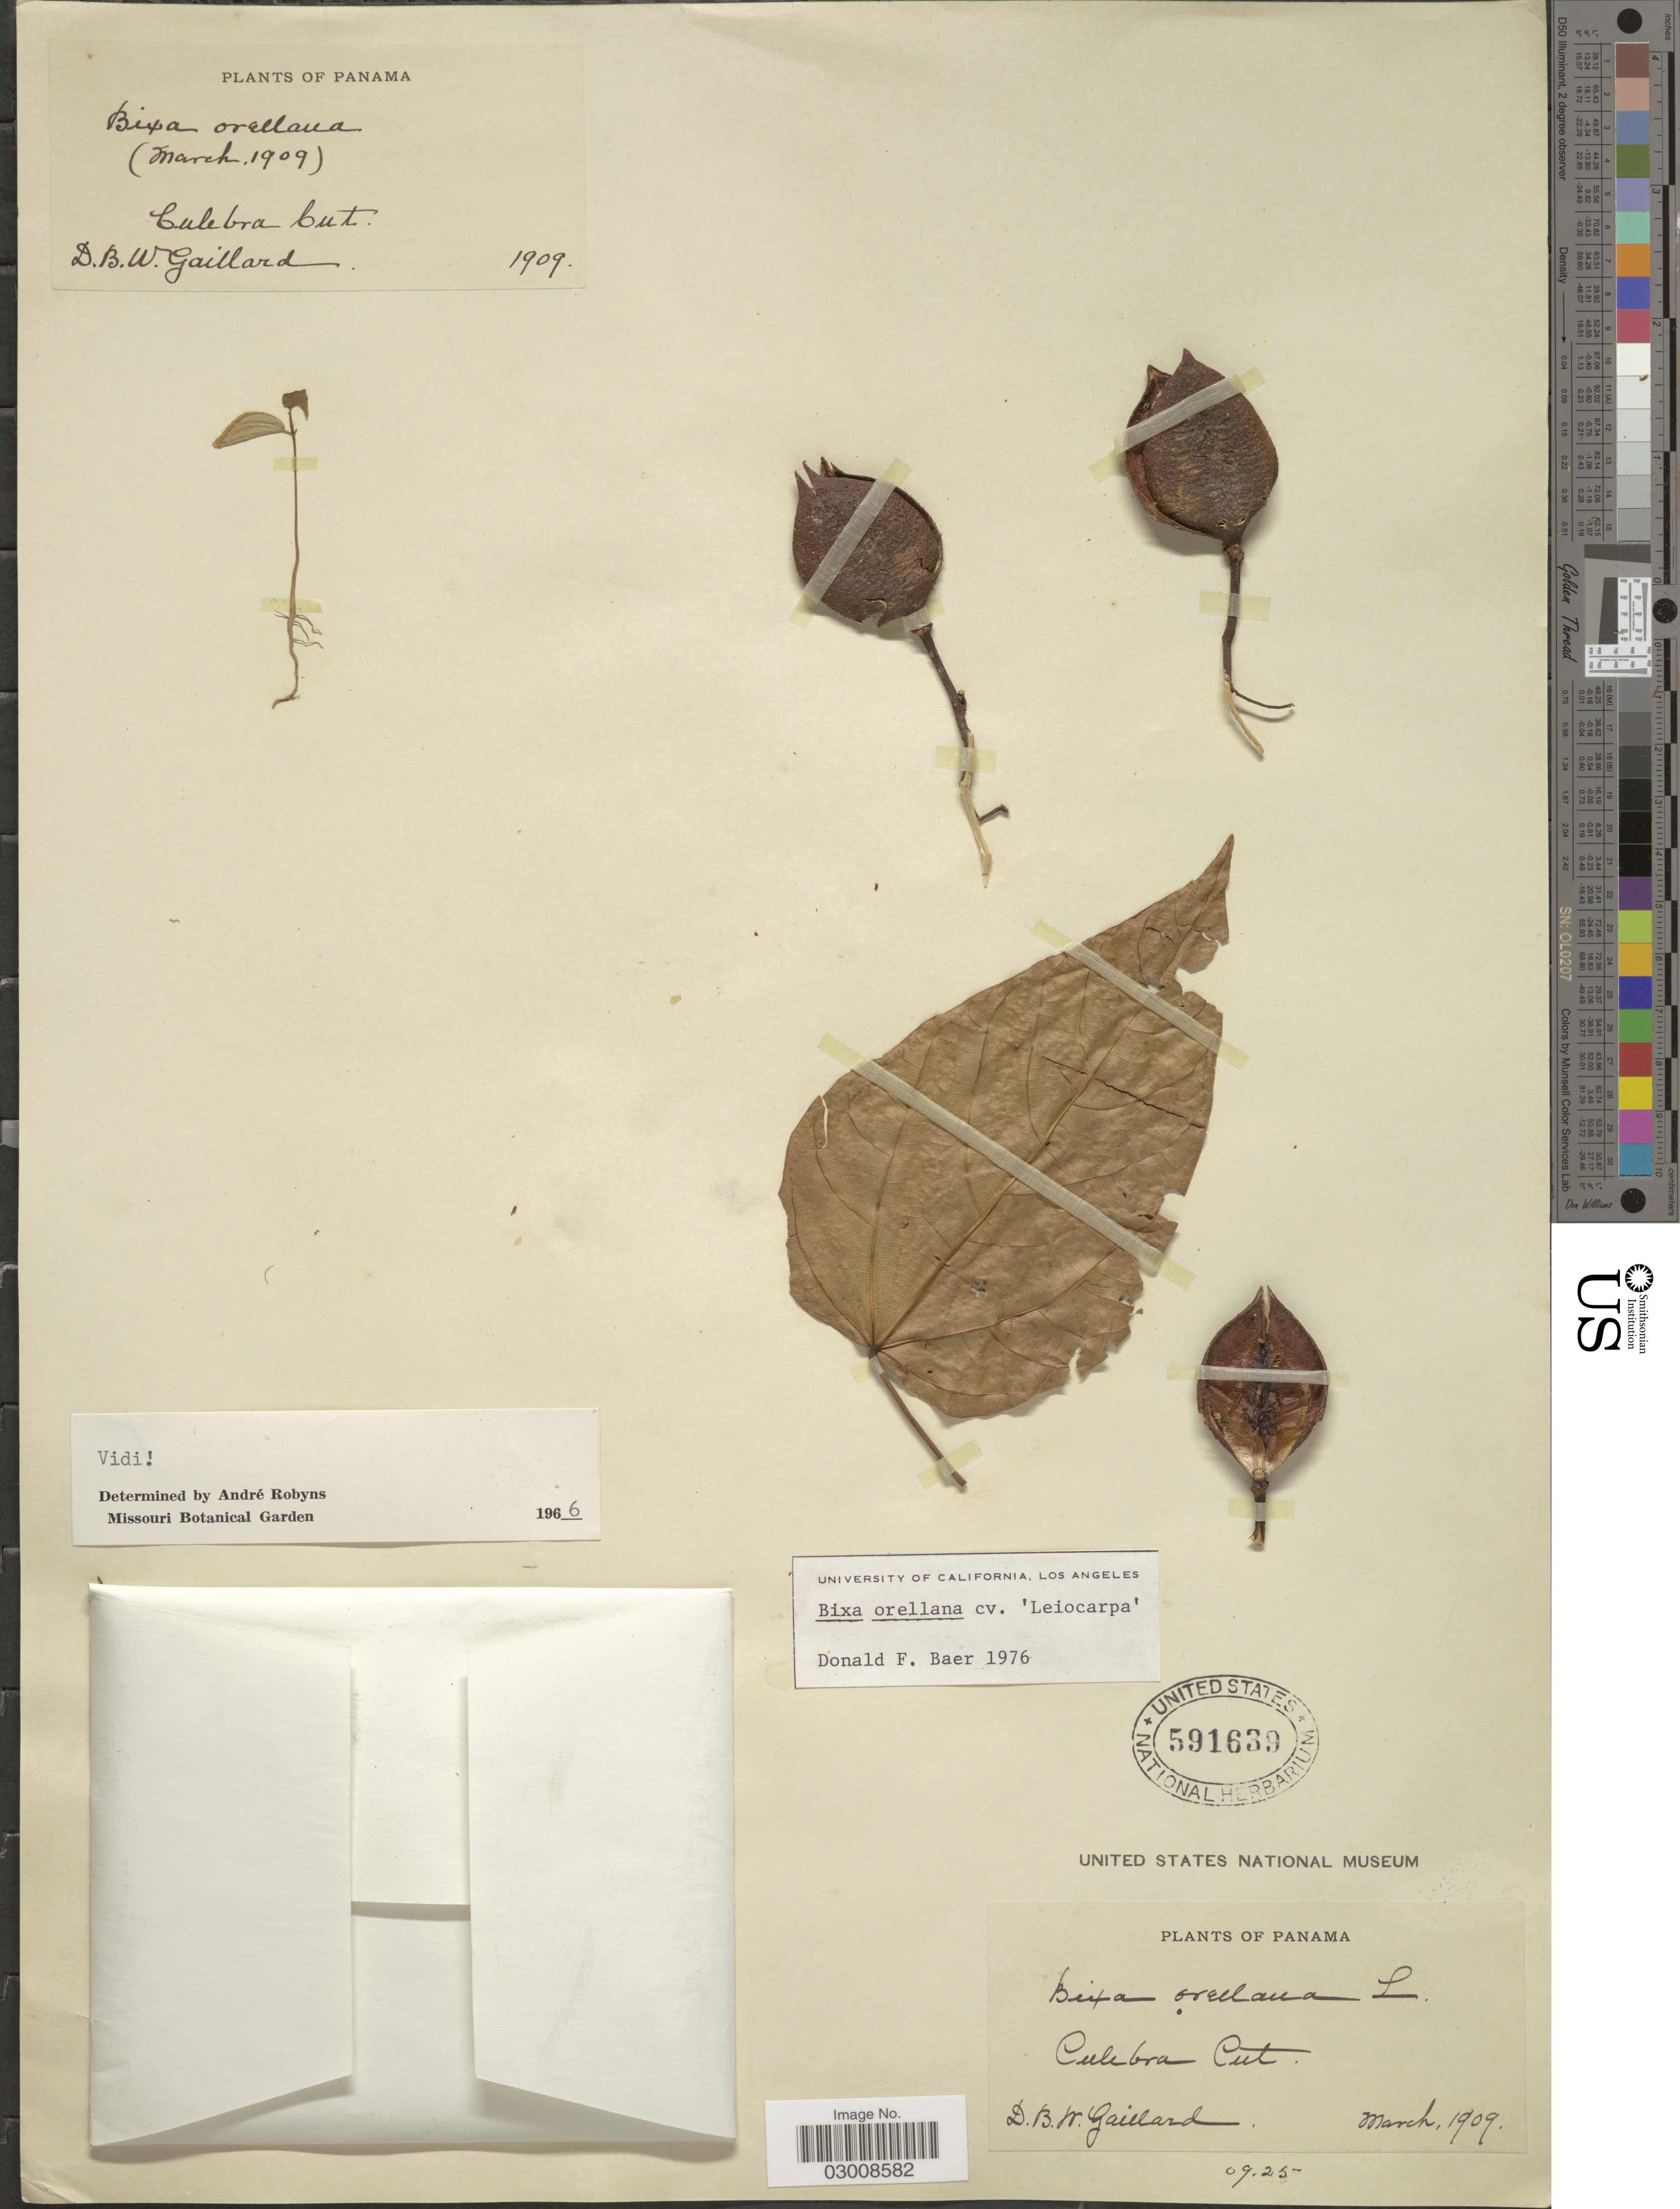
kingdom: Plantae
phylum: Tracheophyta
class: Magnoliopsida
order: Malvales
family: Bixaceae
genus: Bixa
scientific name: Bixa orellana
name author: L.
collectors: D. Gaillard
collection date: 1909-03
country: Panama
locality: Culebra Cut.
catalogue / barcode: US 591639